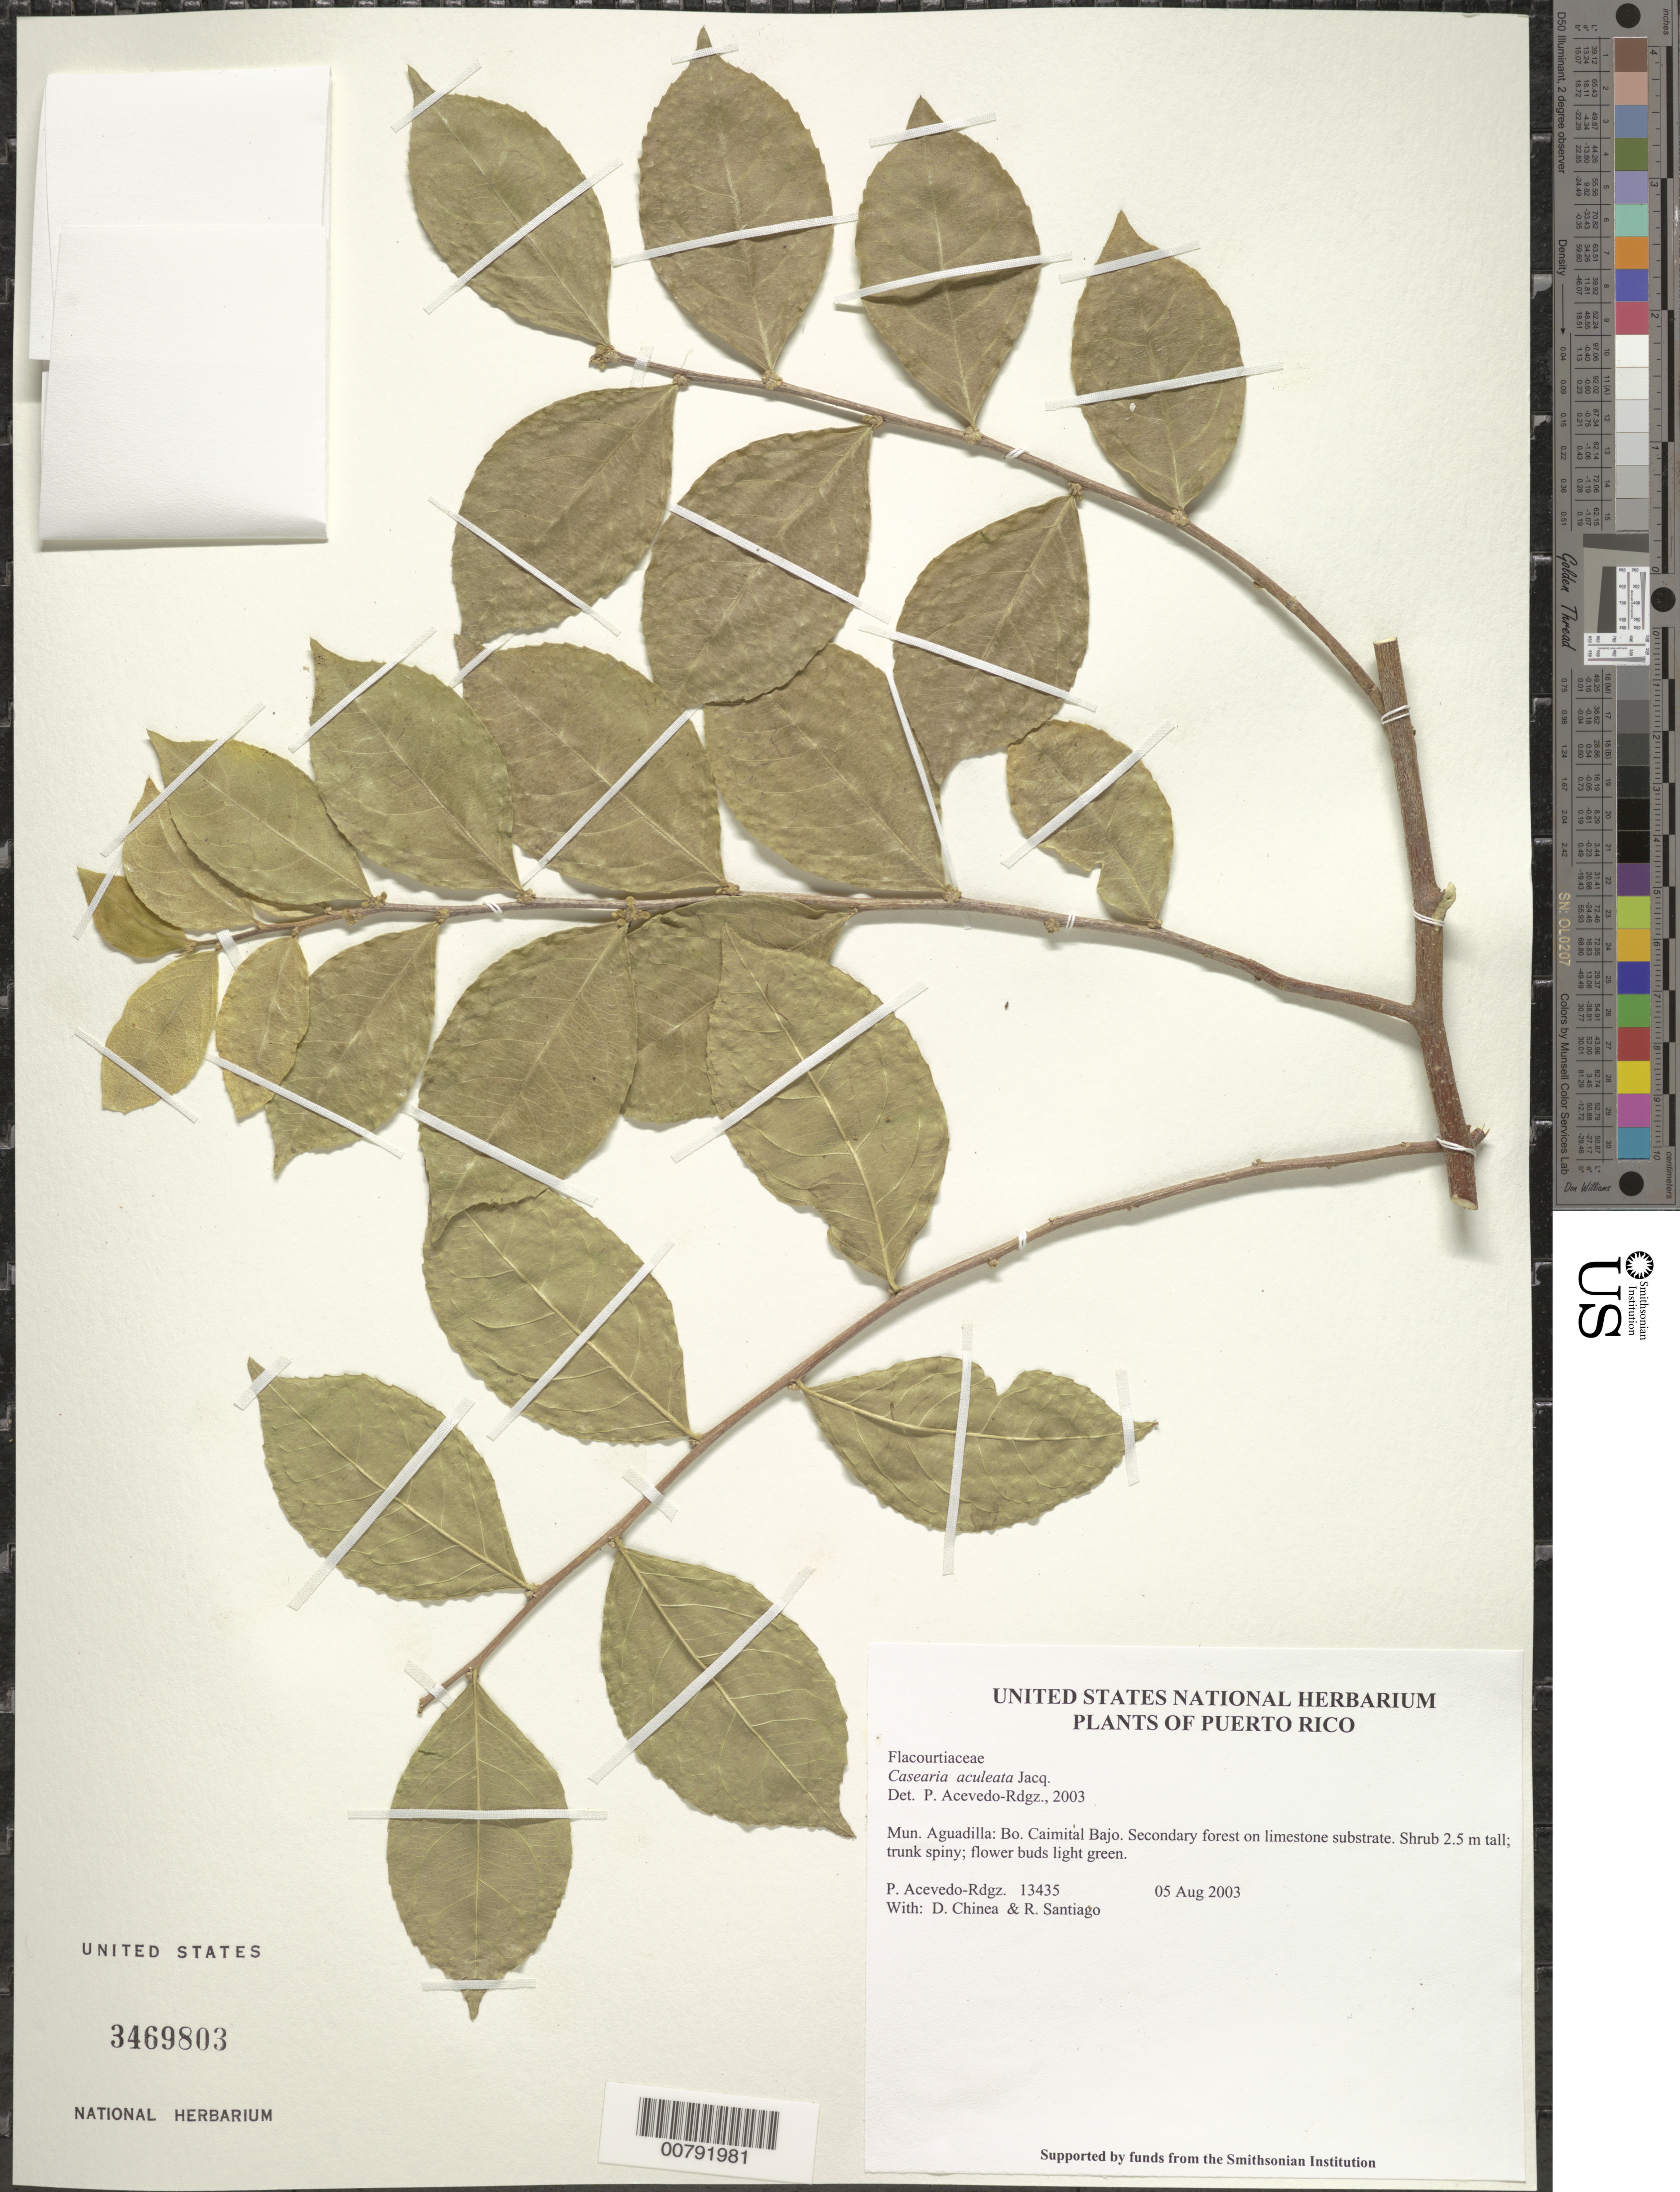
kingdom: Plantae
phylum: Tracheophyta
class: Magnoliopsida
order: Malpighiales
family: Salicaceae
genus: Casearia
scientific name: Casearia aculeata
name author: Jacq.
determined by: Acevedo-Rodríguez, P., (BOT), Smithsonian Institution - National Museum of Natural History (UNITED STATES)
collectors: P. Acevedo-Rodr., D. Chinea & R. Santiago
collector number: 13435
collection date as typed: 05 Aug 2003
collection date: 2003-08-05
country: Puerto Rico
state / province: Aguadilla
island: Puerto Rico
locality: Mun. Aguadilla: Bo. Caimital Bajo.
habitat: Secondary forest on limestone substrate.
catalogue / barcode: US 3469803